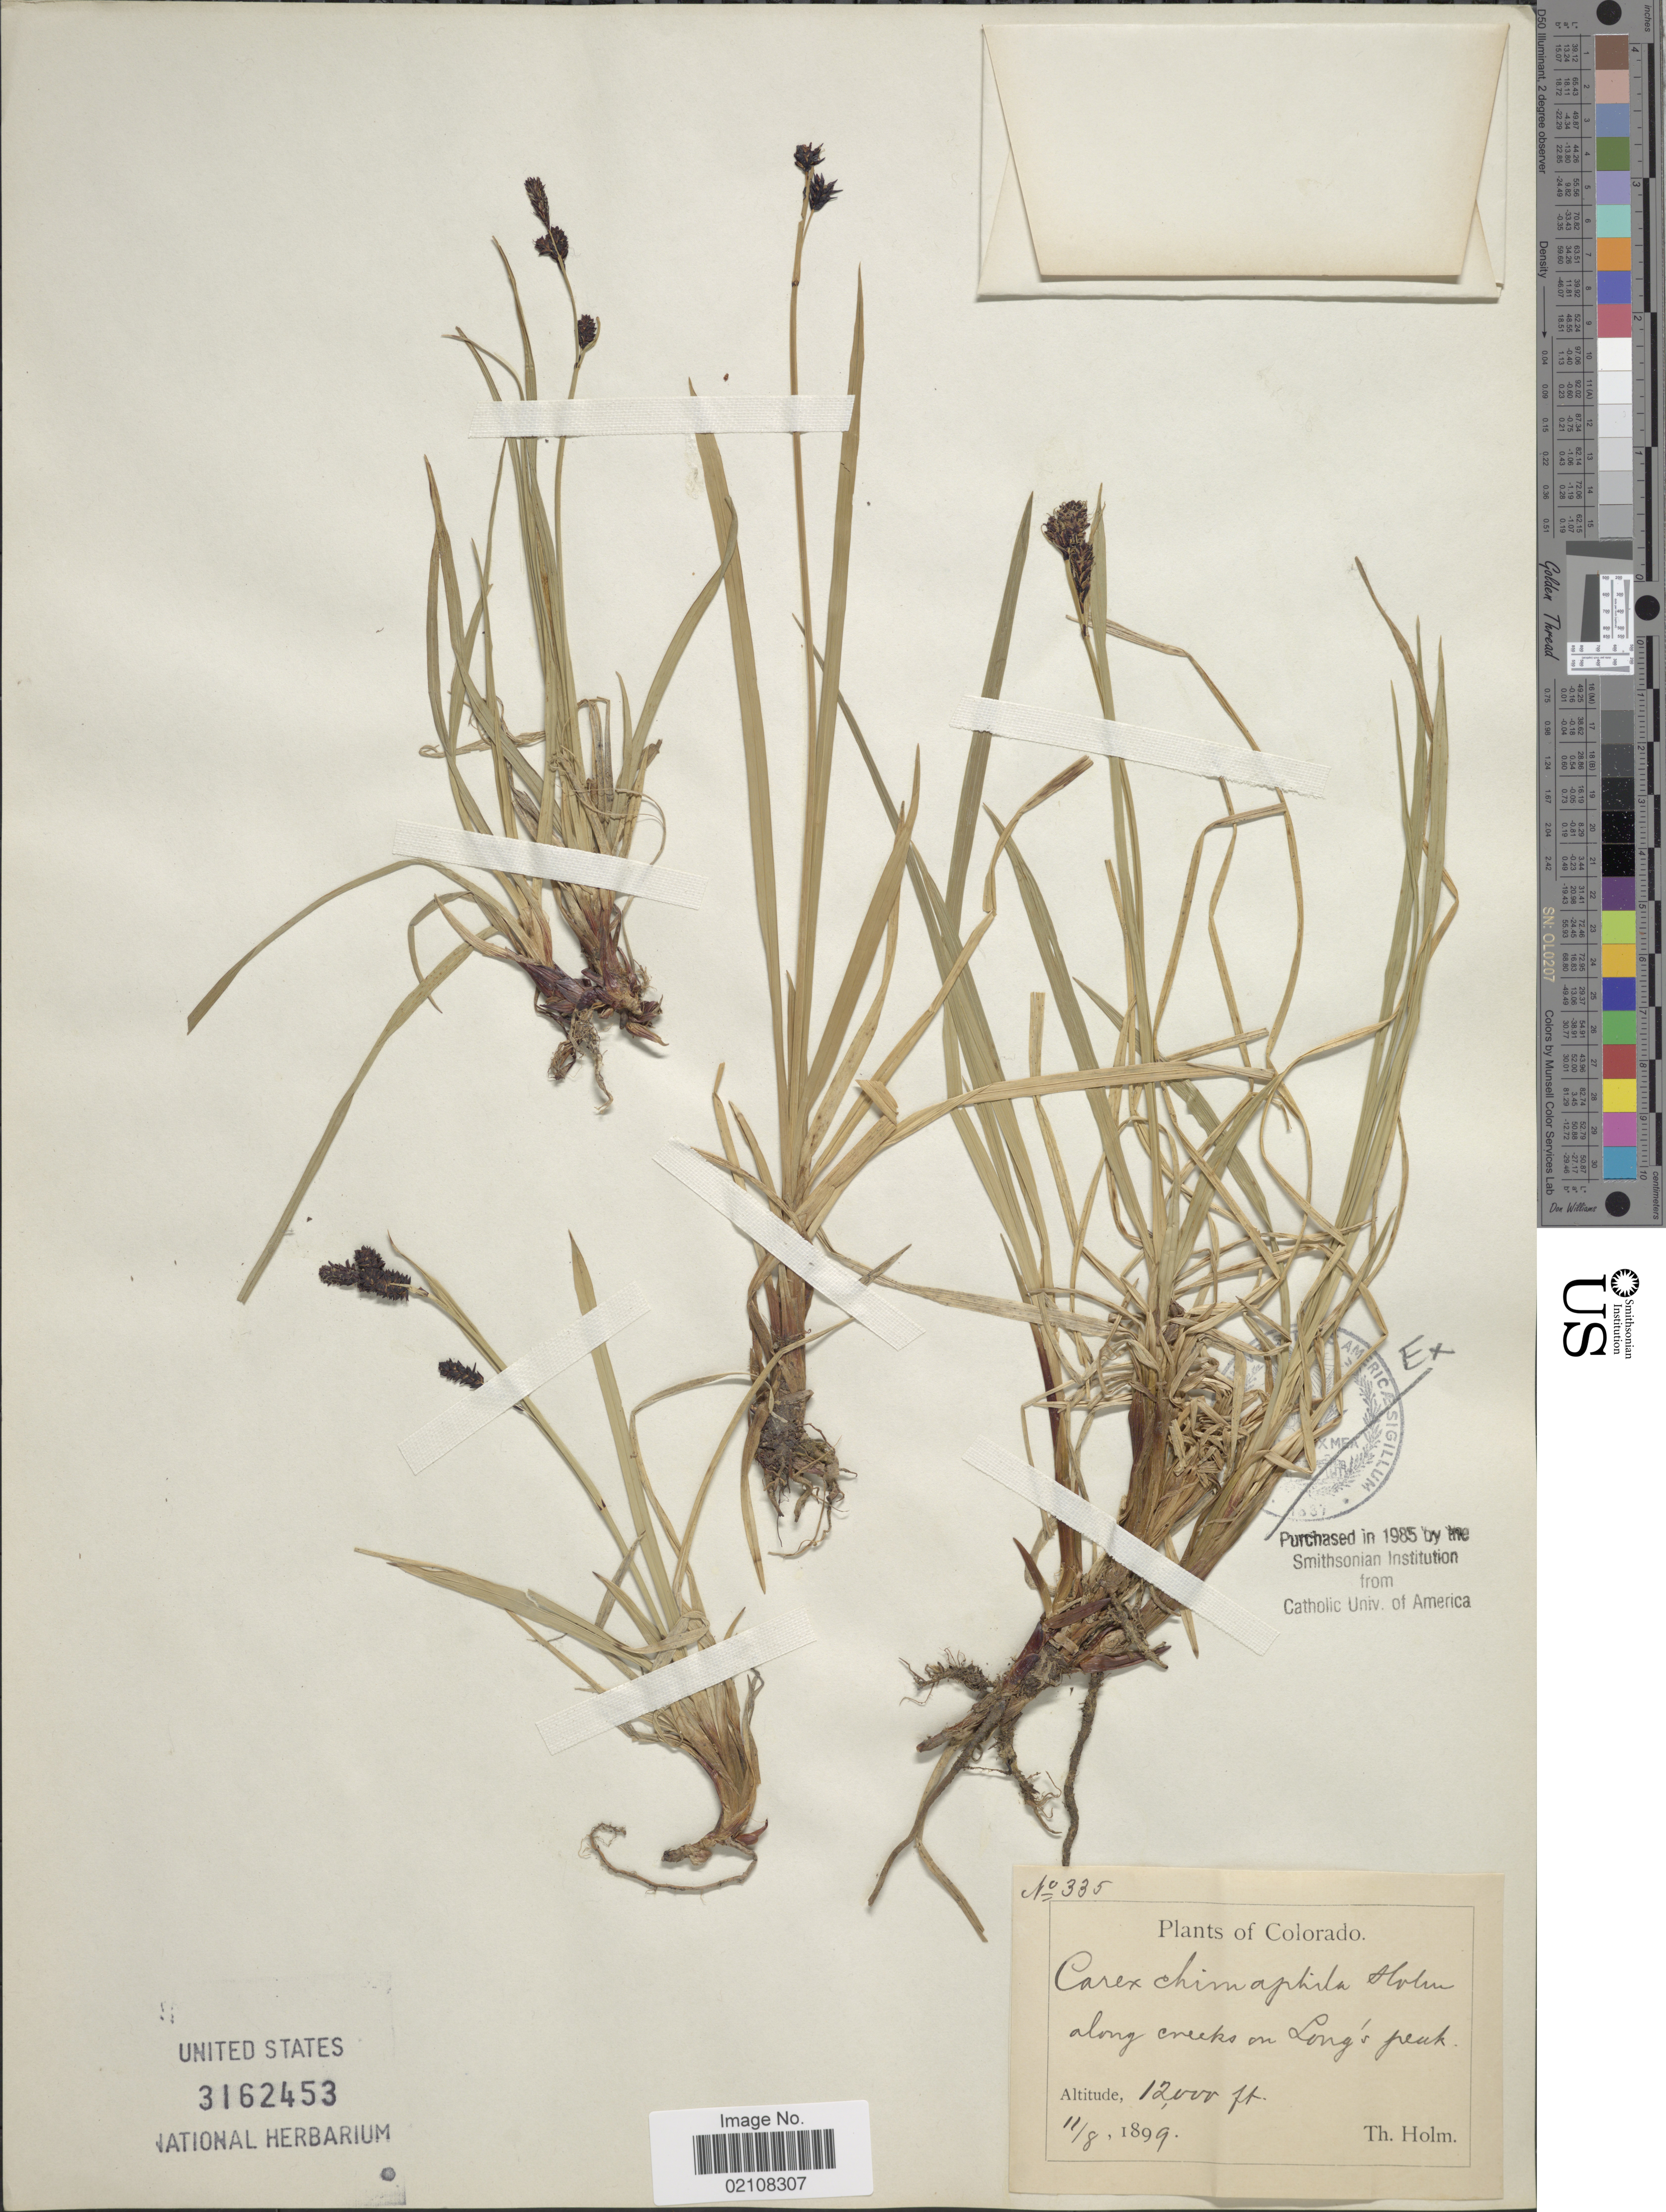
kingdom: Plantae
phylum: Tracheophyta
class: Liliopsida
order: Poales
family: Cyperaceae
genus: Carex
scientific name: Carex scopulorum var. scopulorum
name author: Holm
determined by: Strong, Mark T., (BOT), Smithsonian Institution - National Museum of Natural History (UNITED STATES)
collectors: T. Holm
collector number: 335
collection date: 1899-08-11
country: United States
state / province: Colorado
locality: Along creeks on Long's Peak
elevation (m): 3658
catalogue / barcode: US 3162453